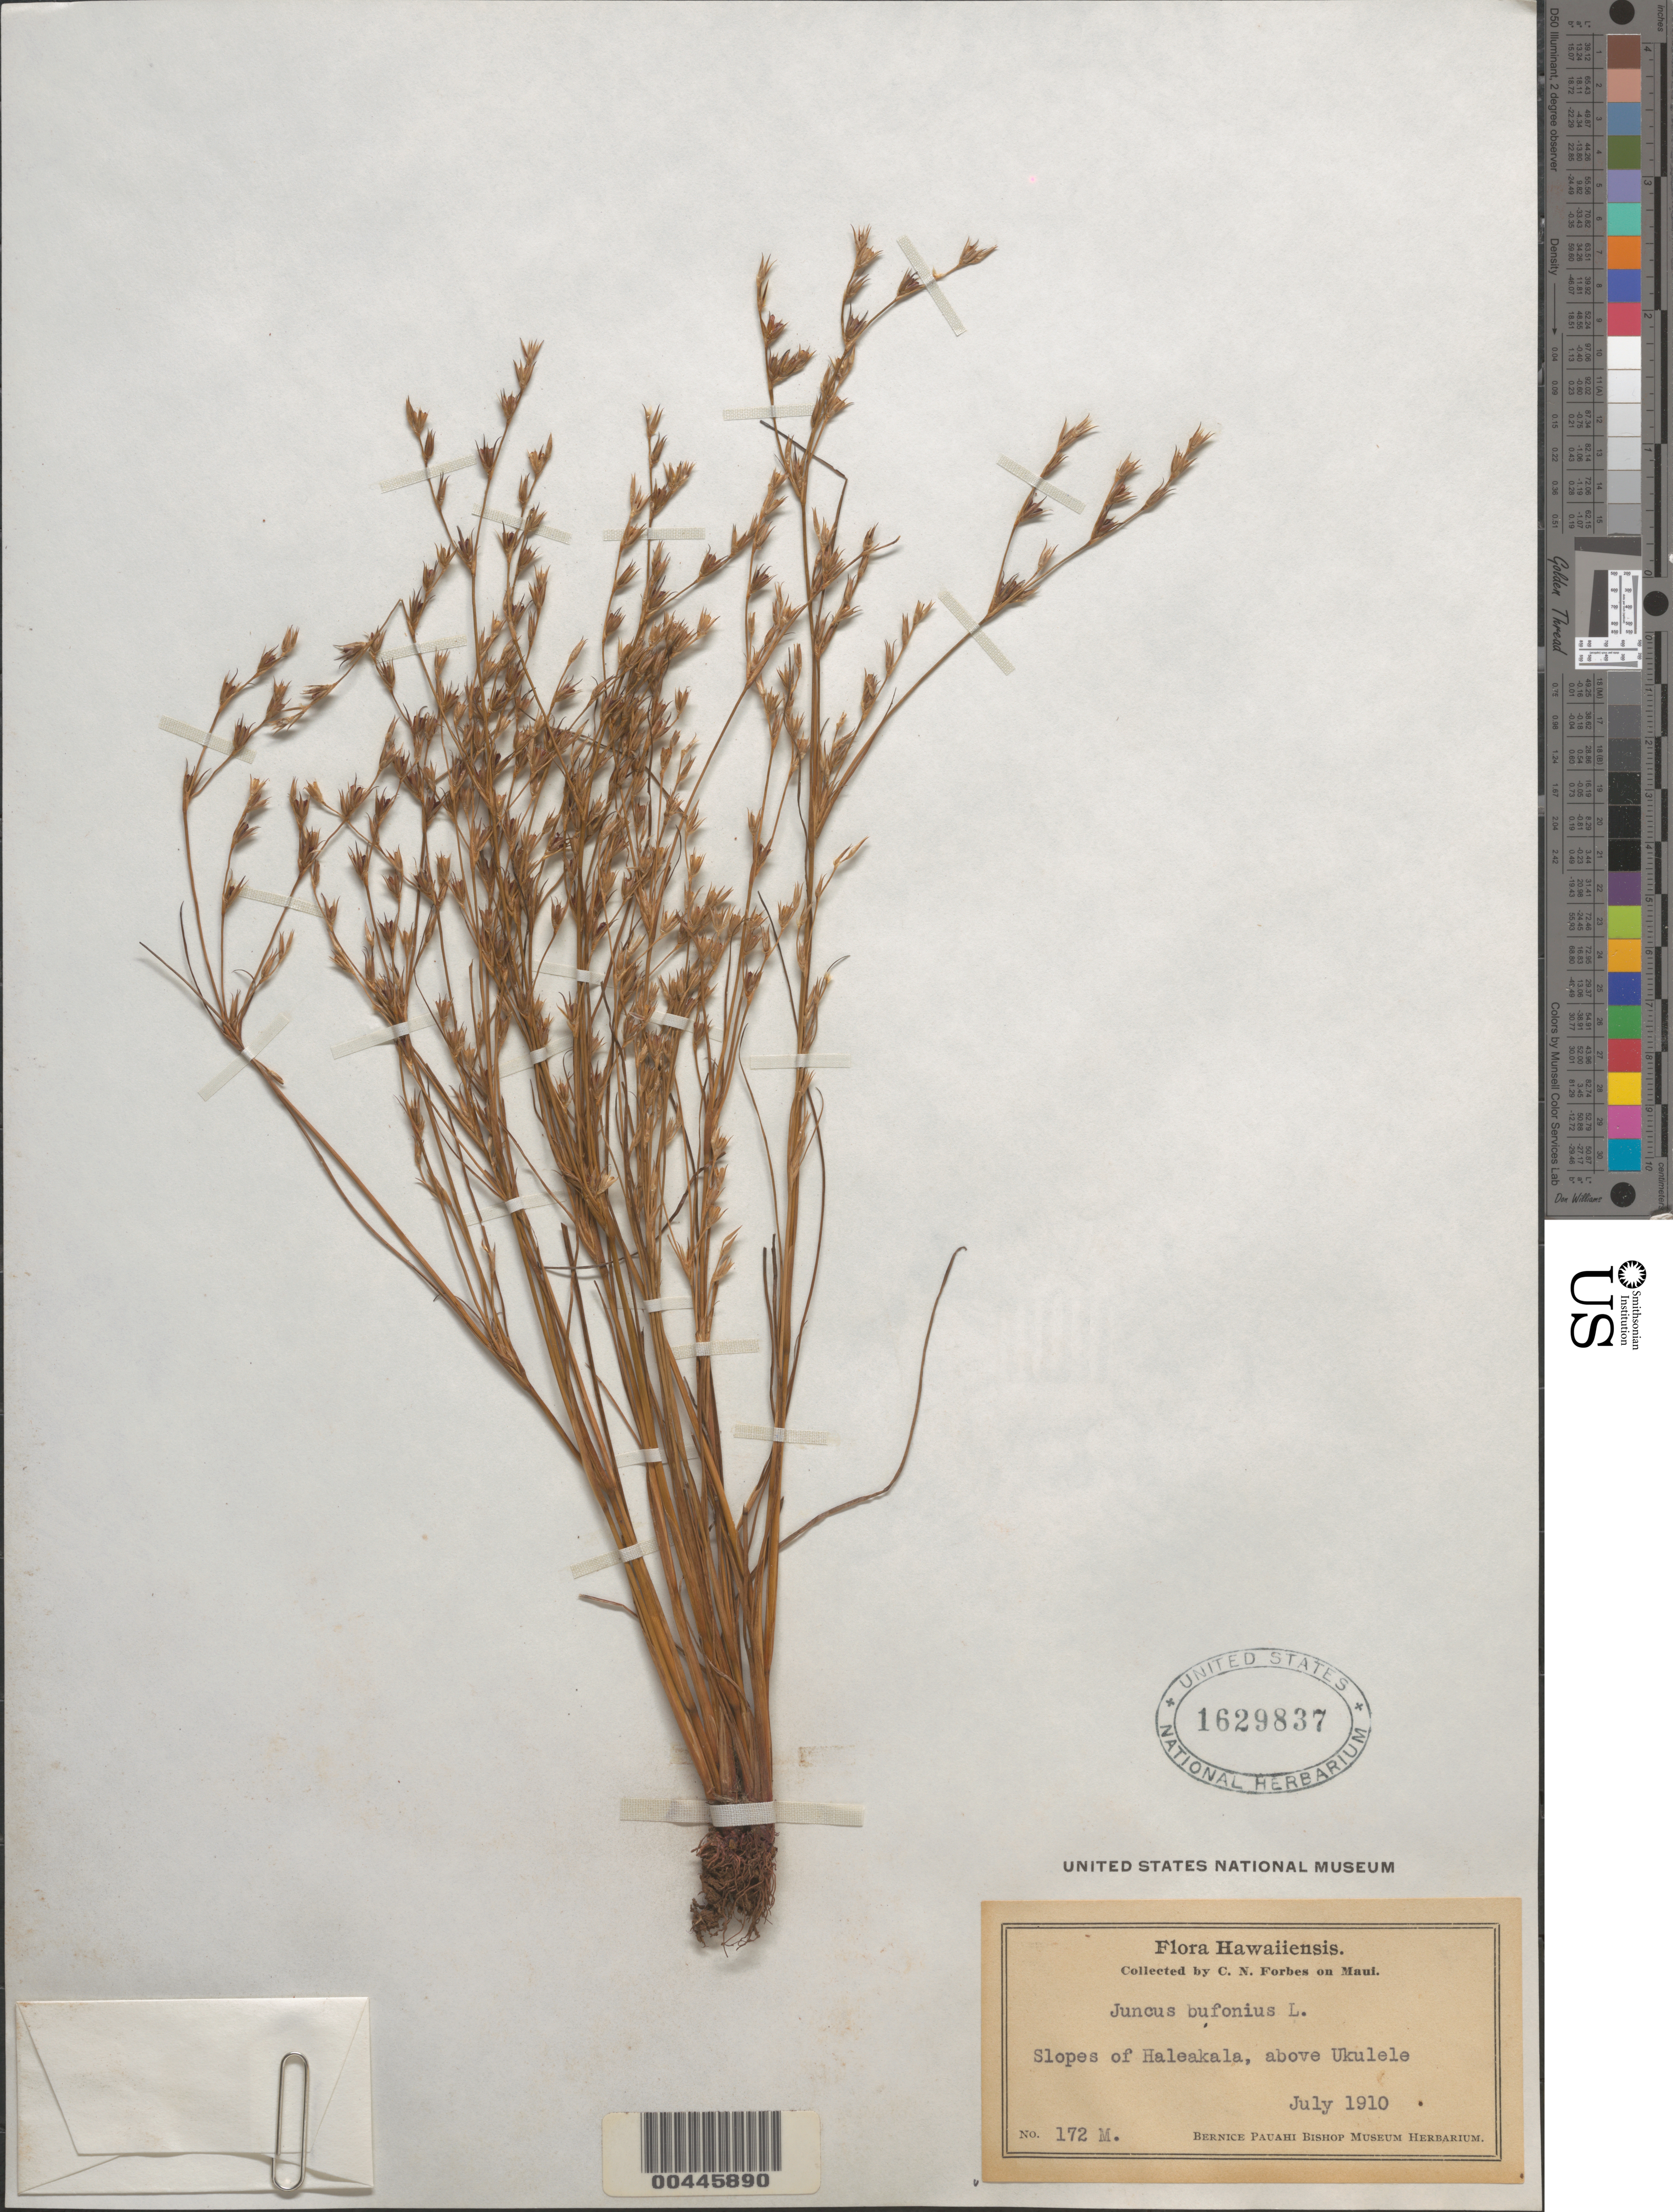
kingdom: Plantae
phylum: Tracheophyta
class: Liliopsida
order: Poales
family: Juncaceae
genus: Juncus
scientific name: Juncus bufonius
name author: L.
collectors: C. N. Forbes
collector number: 172.M.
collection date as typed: Jul 1910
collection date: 1910-07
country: United States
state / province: Hawaii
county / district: Maui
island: Maui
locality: Slopes of Haleakala, above Ukulele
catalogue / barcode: US 1629837